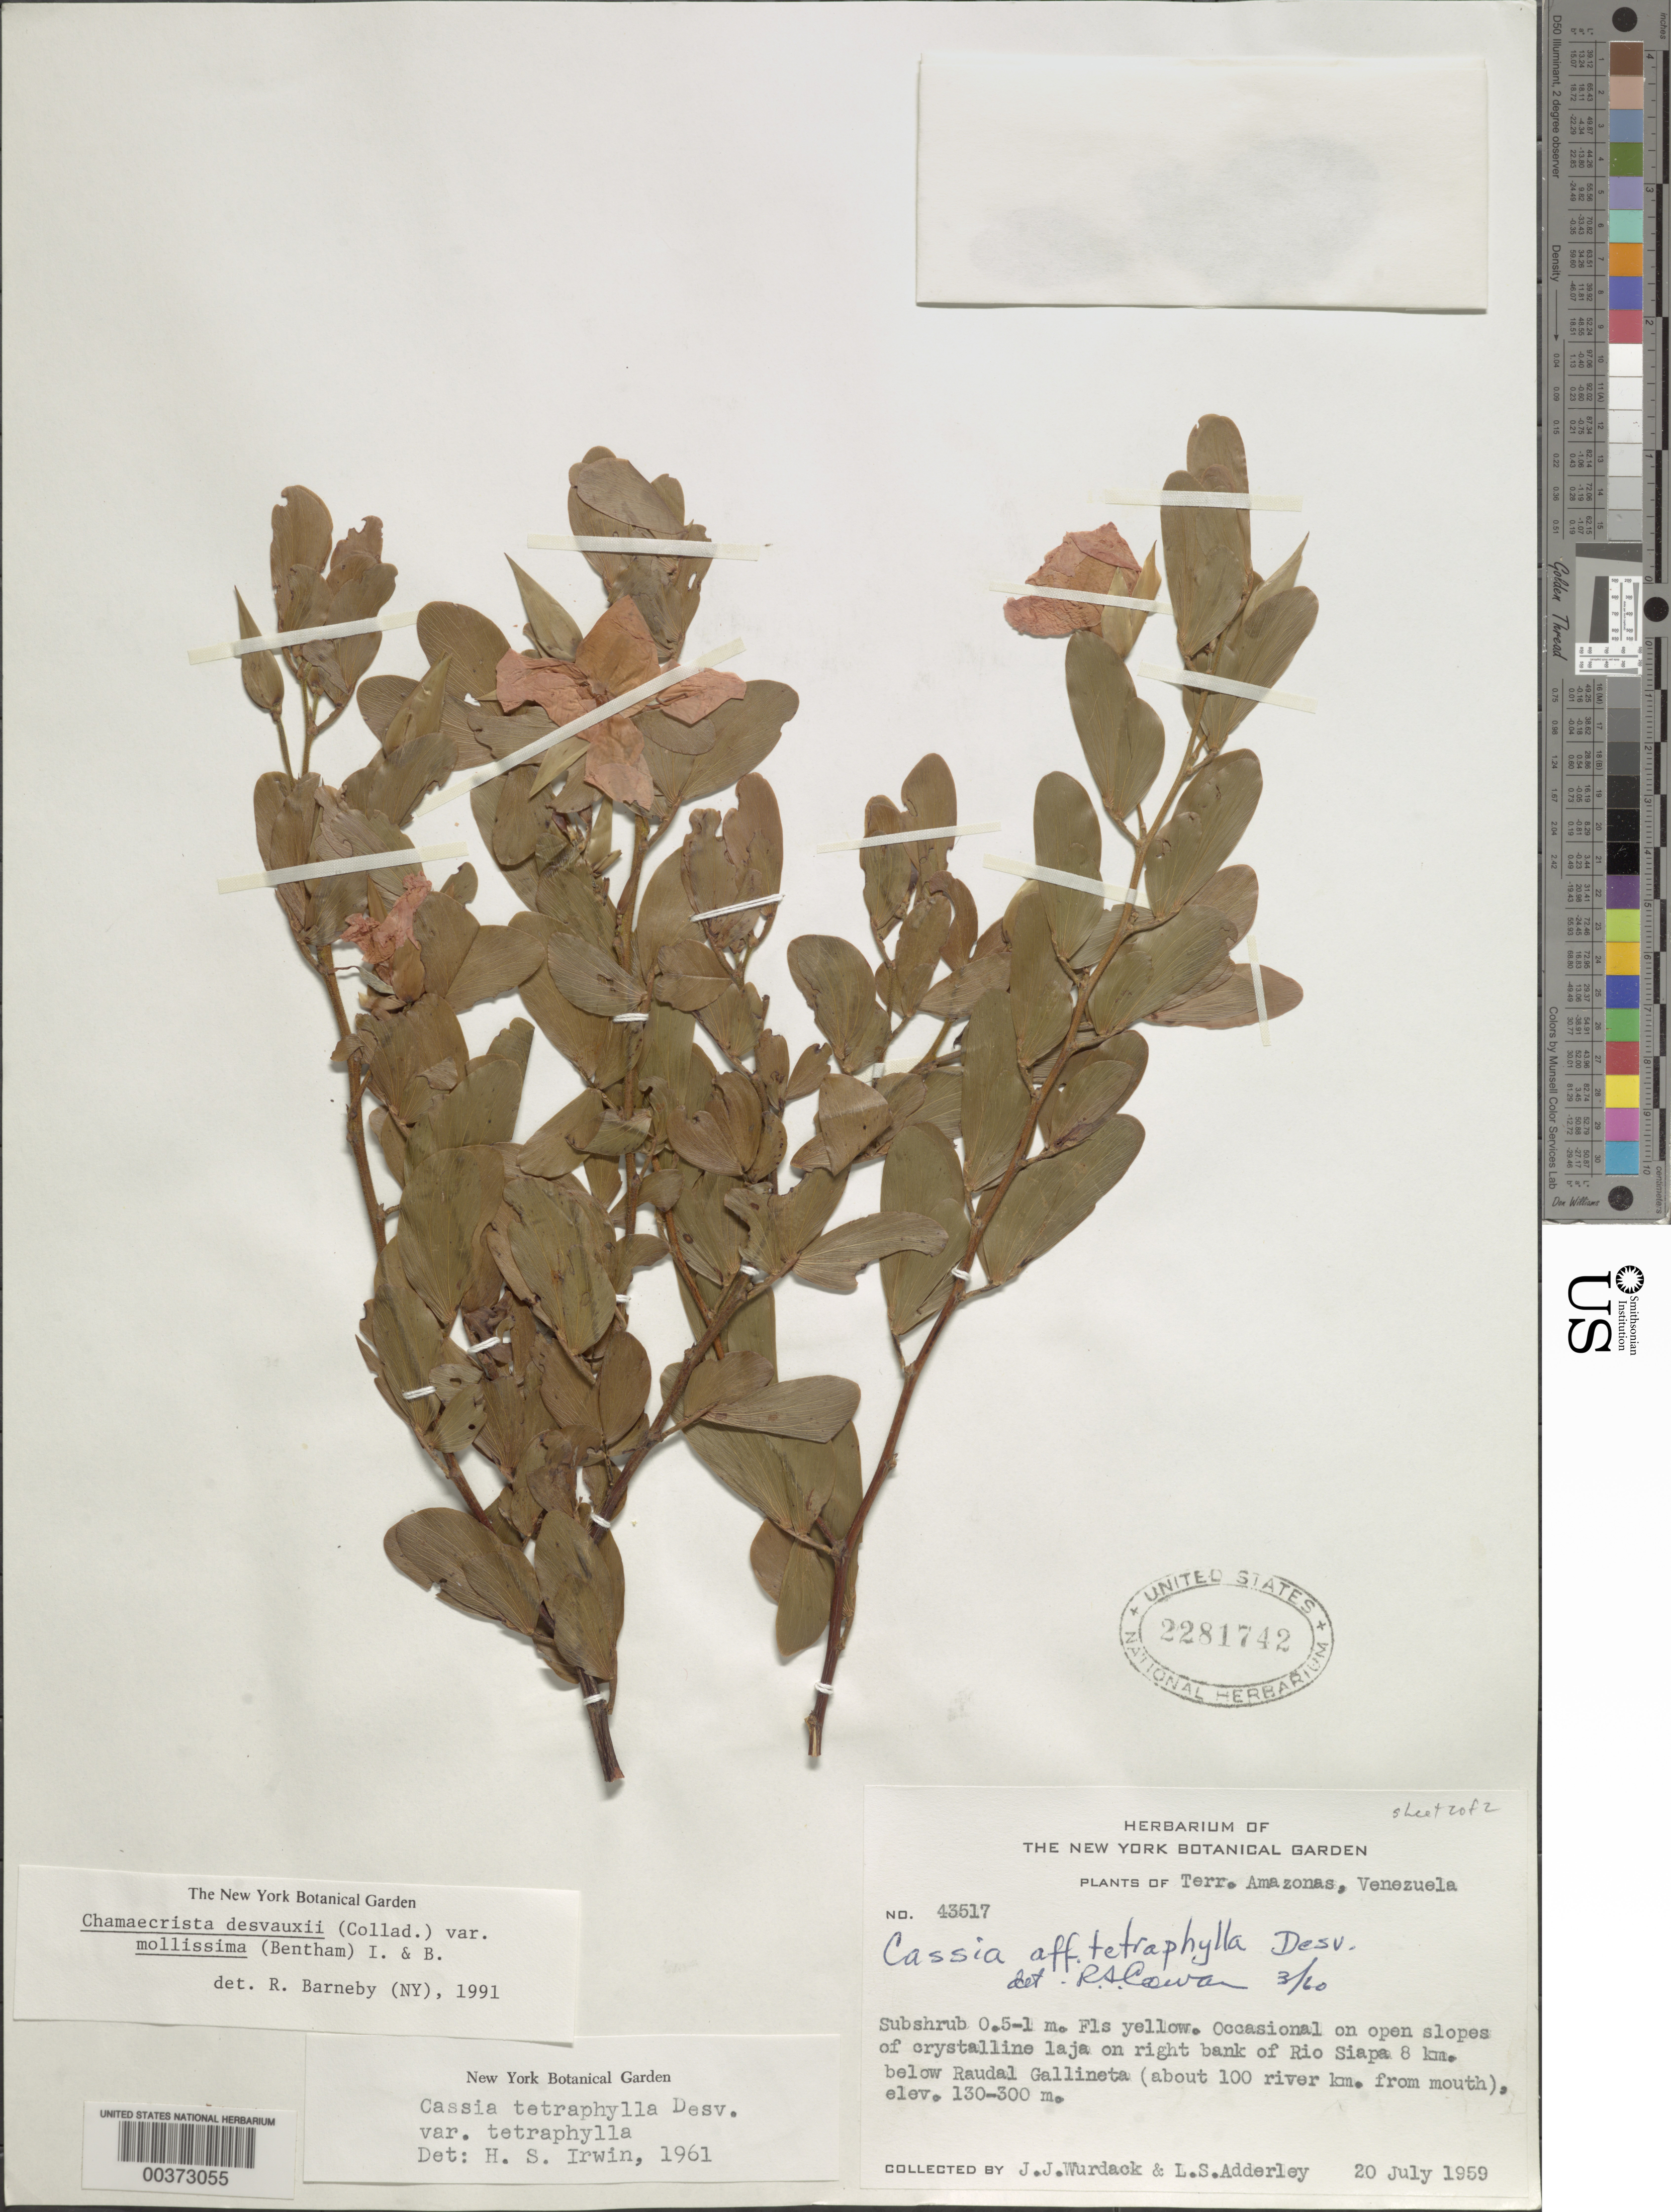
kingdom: Plantae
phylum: Tracheophyta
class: Magnoliopsida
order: Fabales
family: Fabaceae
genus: Chamaecrista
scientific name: Chamaecrista desvauxii var. mollissima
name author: (Benth.) H.S. Irwin & Barneby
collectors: J. J. Wurdack & L. S. Adderley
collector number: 43517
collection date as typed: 20 Jul 1959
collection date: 1959-07-20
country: Venezuela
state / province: Amazonas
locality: On right bank of rio siapa, 8 km below raudal gallineta, about 100 river km from mouth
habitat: Open slopes of crystalline laja on bank of river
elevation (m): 130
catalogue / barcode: US 2281742